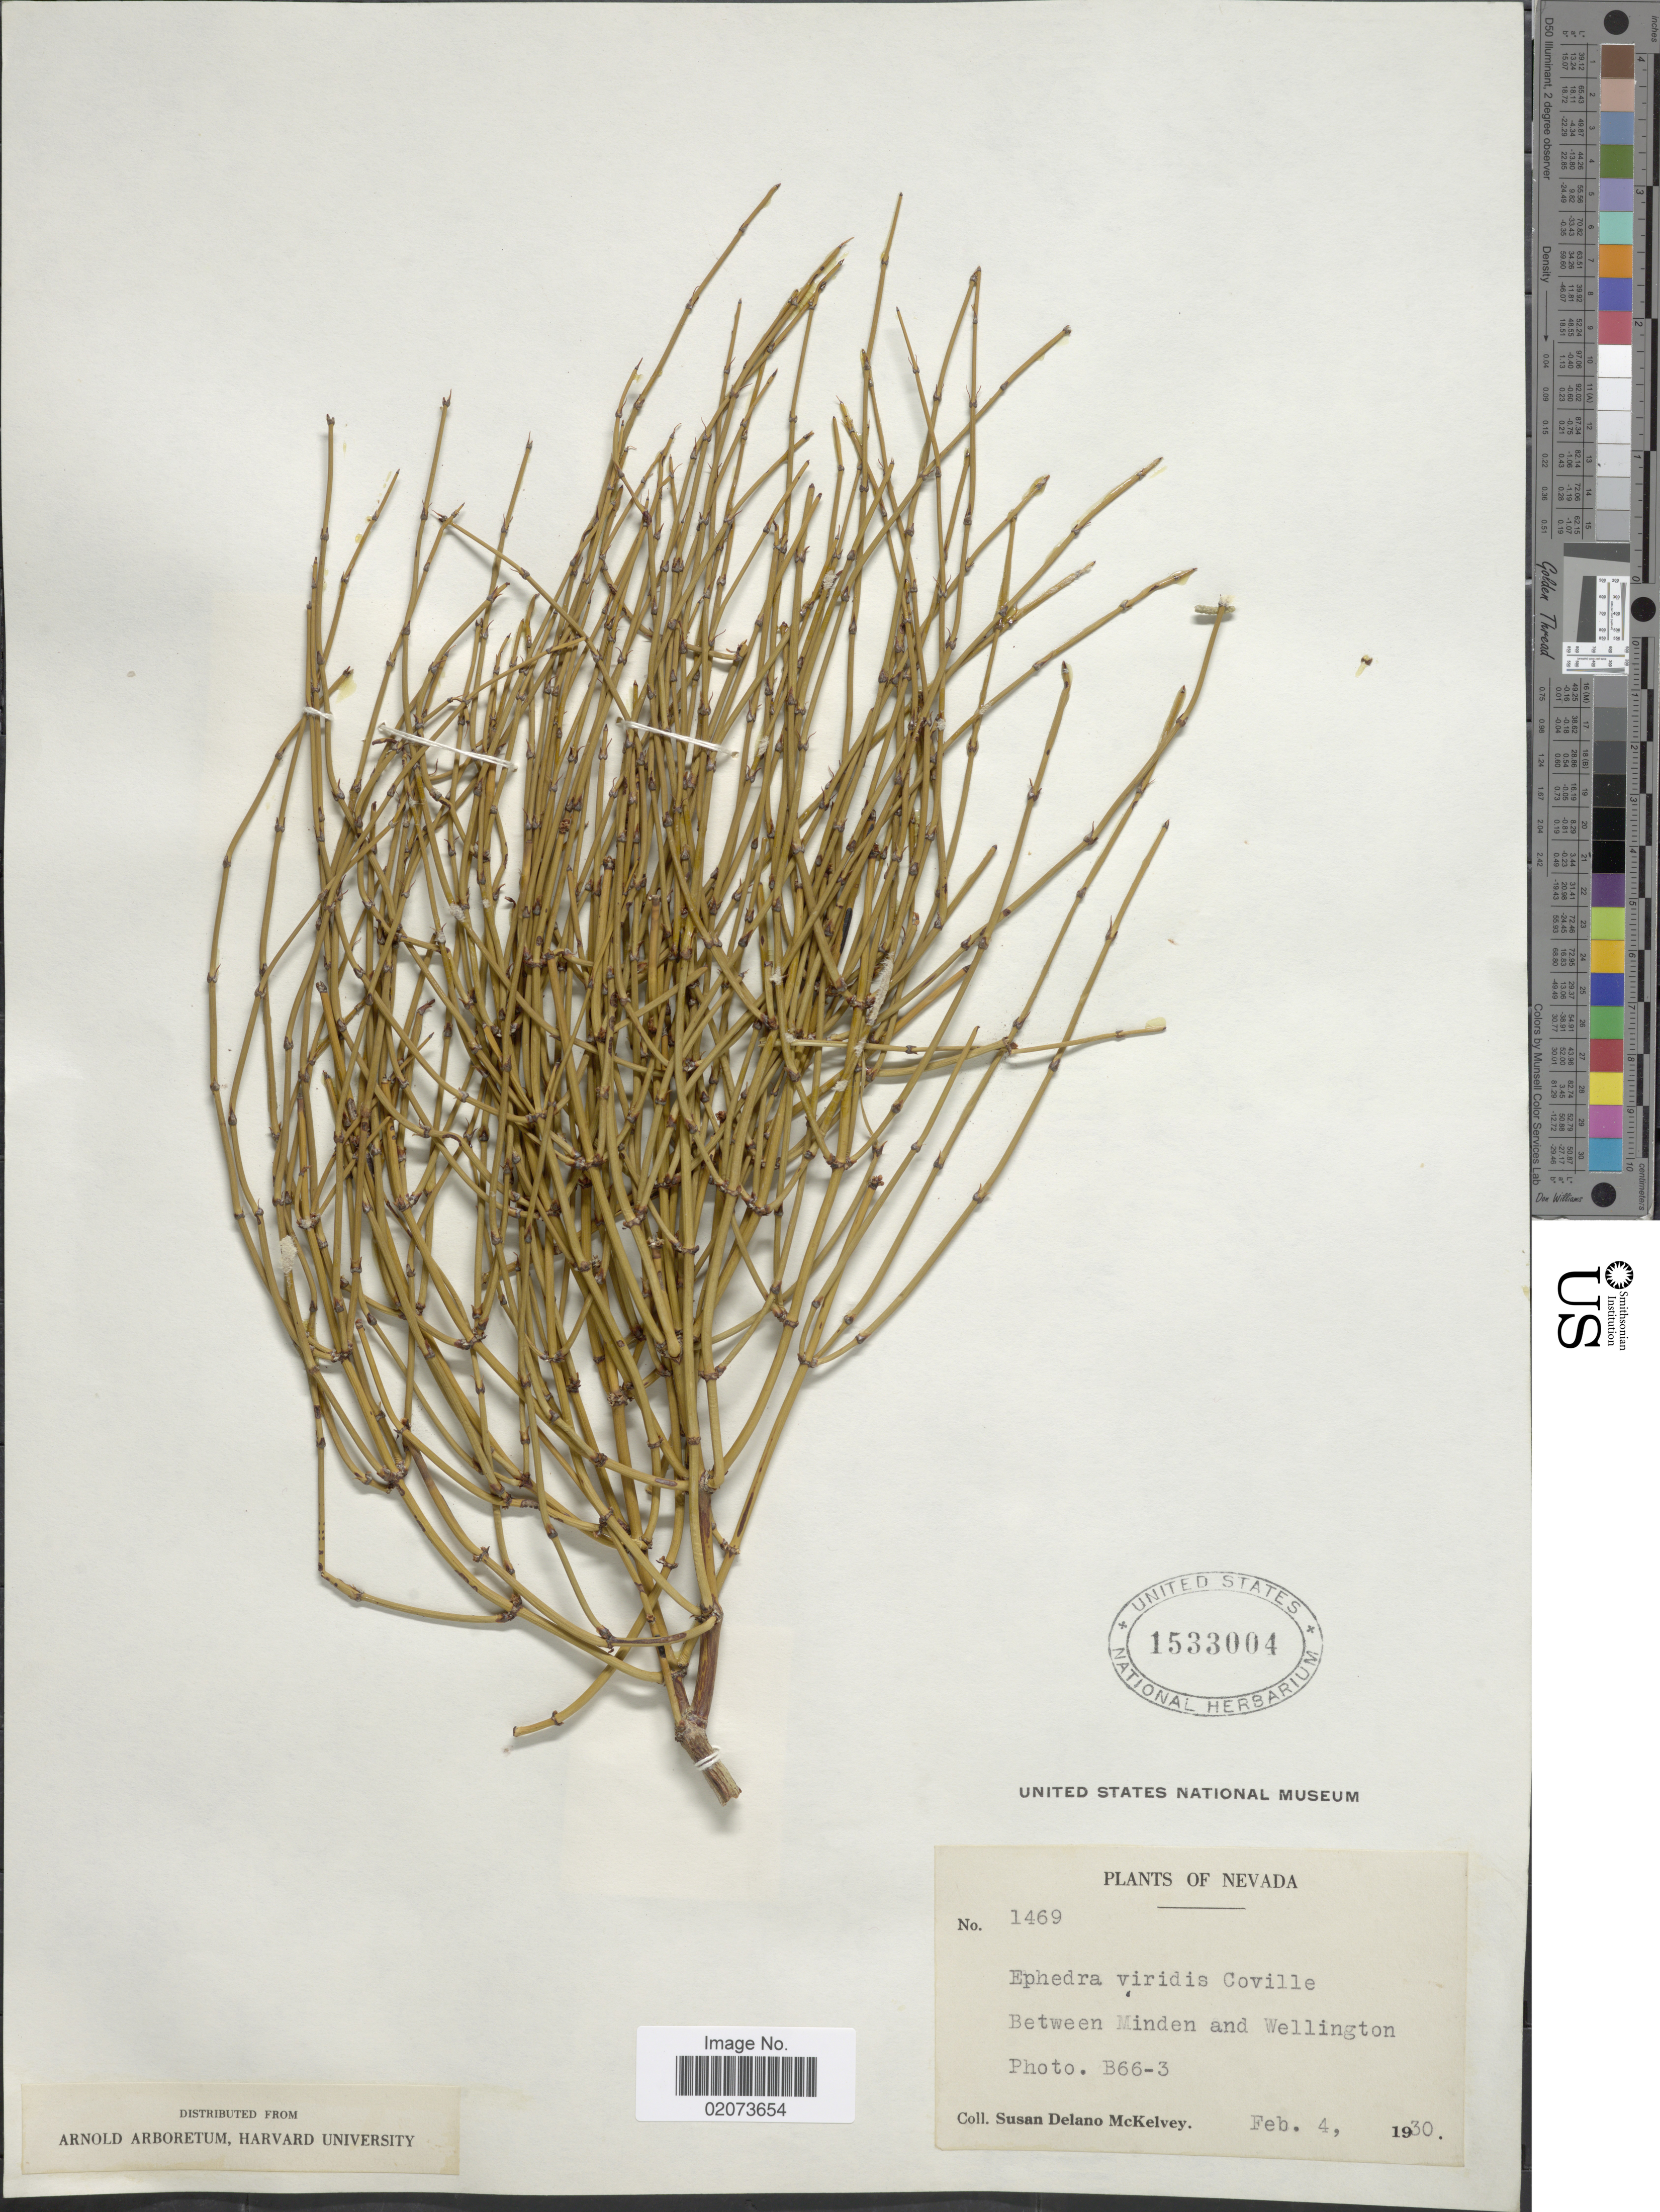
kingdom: Plantae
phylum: Tracheophyta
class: Gnetopsida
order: Ephedrales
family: Ephedraceae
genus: Ephedra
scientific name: Ephedra viridis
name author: Coville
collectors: S. A. McKelvey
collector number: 1469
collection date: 1930-02-04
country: United States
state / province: Nevada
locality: Between Minden and Wellington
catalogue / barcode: US 1533004